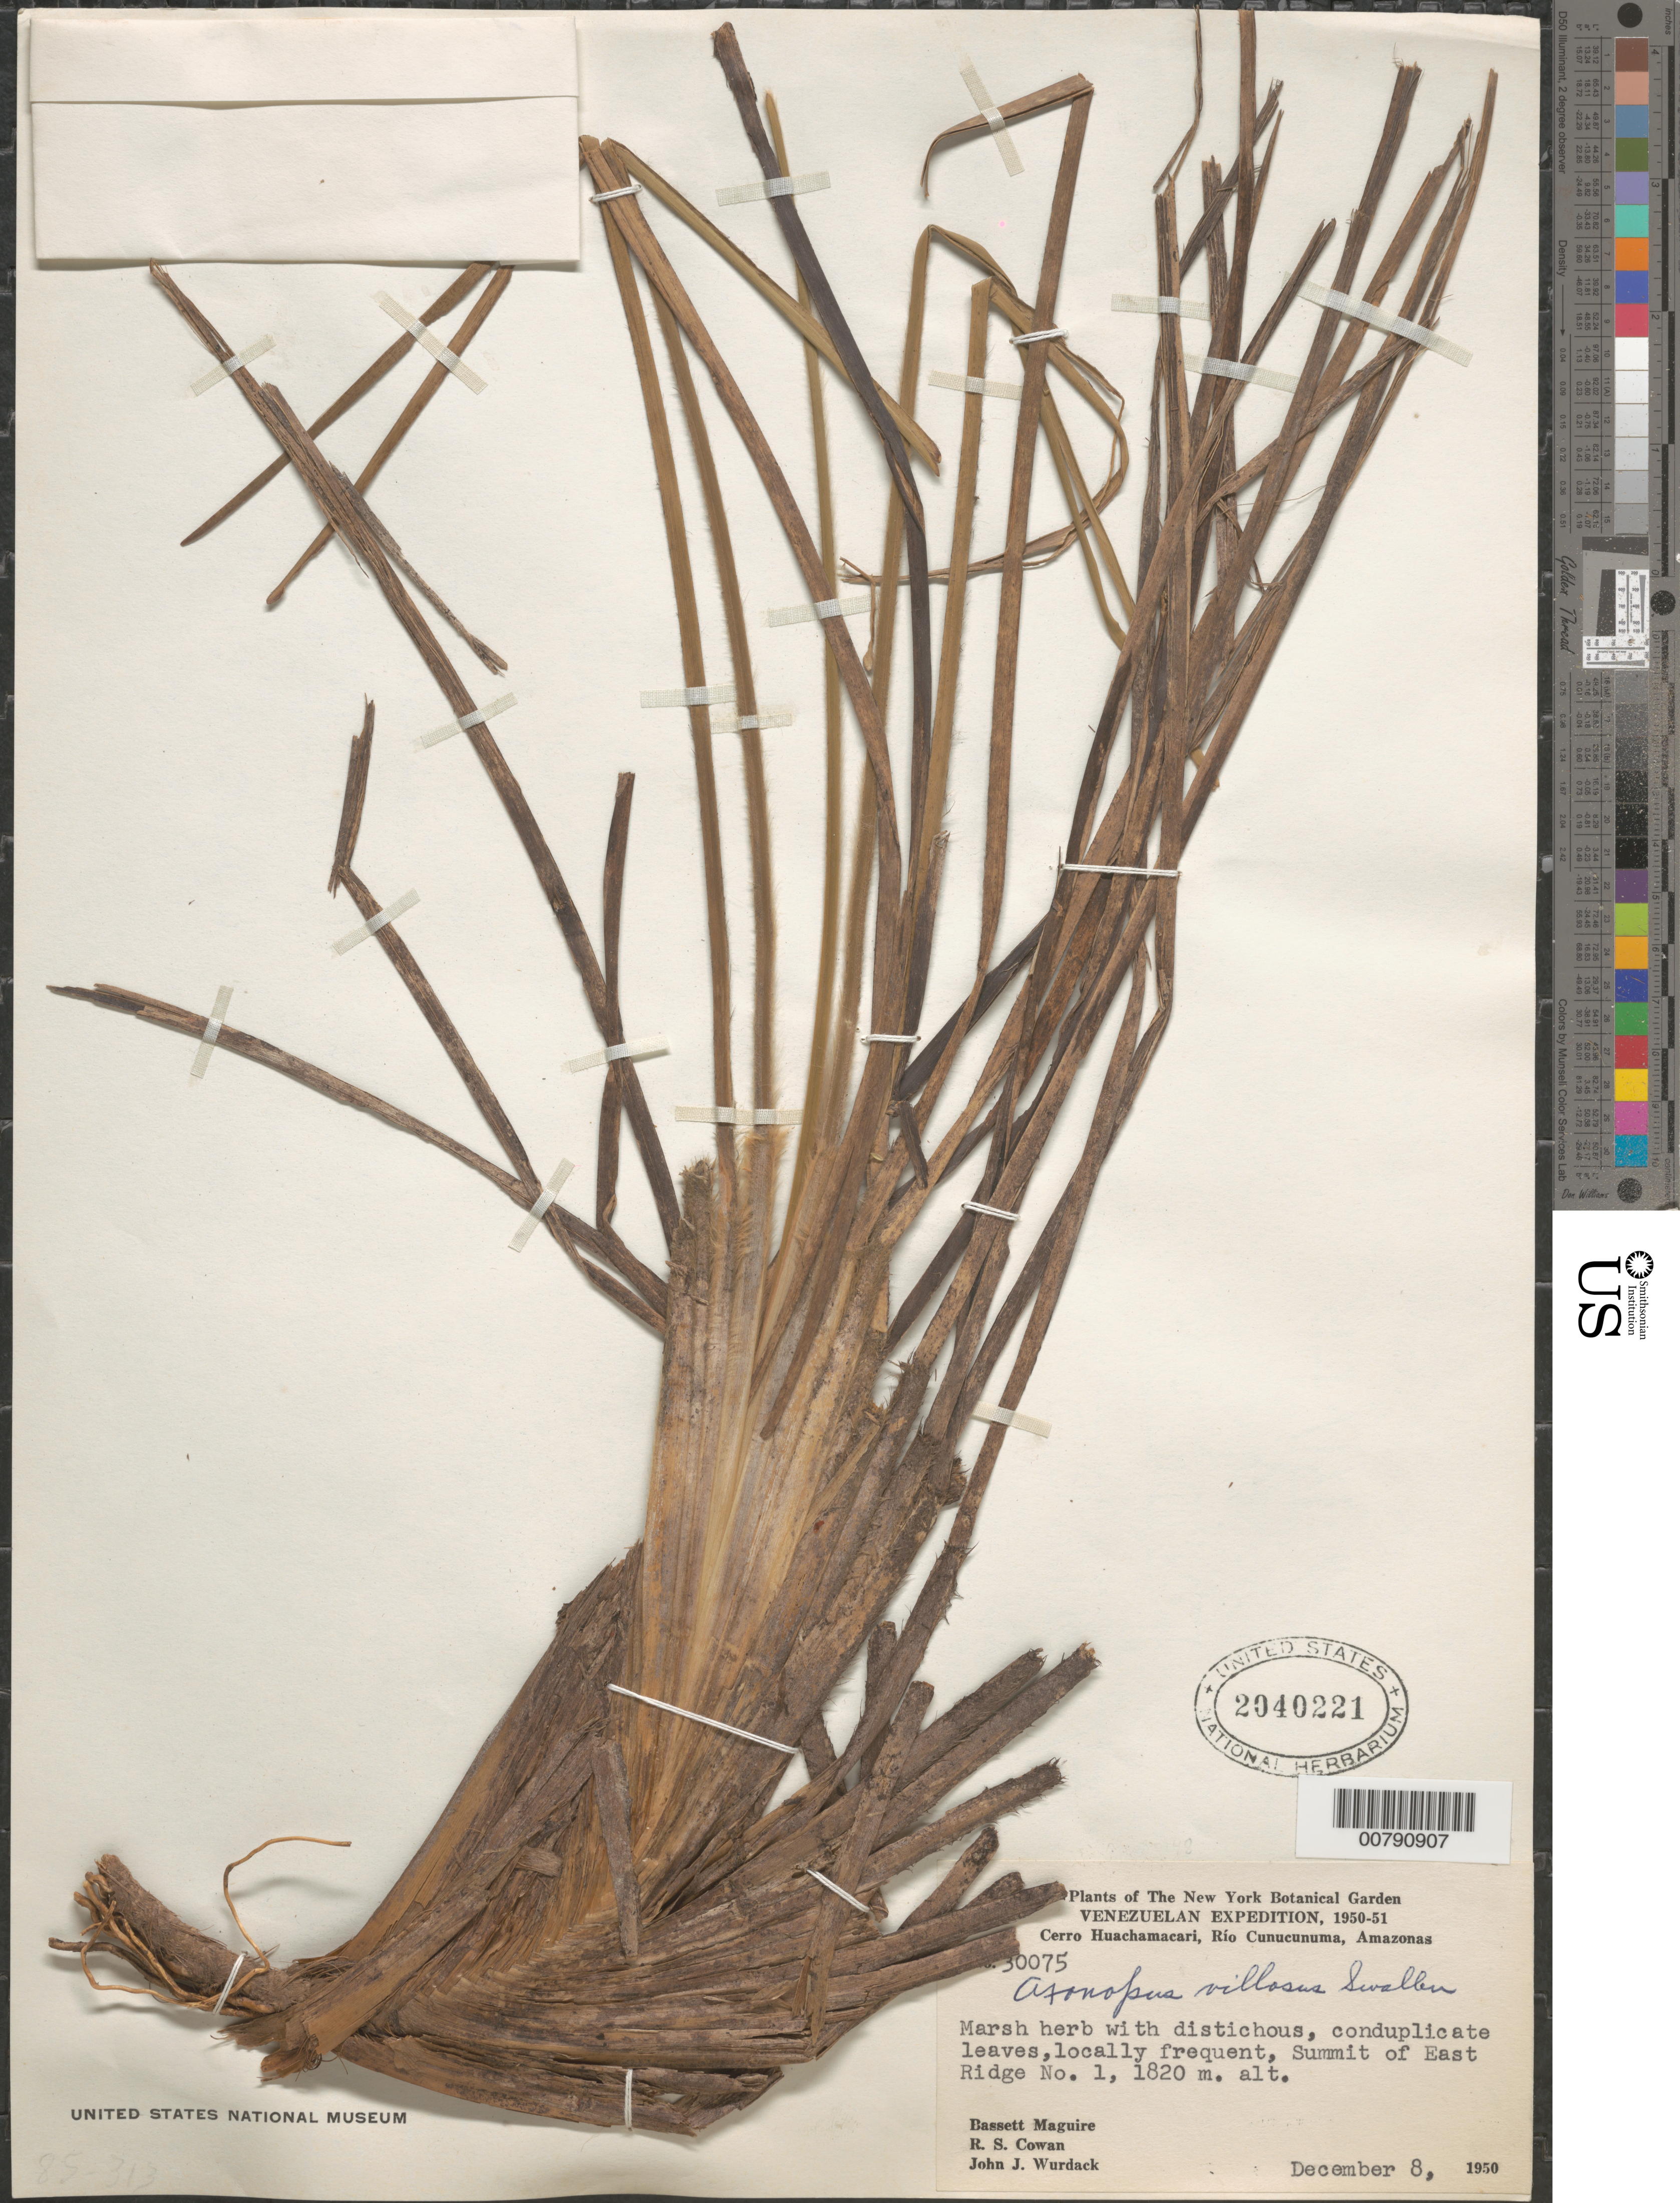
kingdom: Plantae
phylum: Tracheophyta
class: Liliopsida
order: Poales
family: Poaceae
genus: Axonopus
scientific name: Axonopus villosus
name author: Swallen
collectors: B. Maguire, R. S. Cowan & J. J. Wurdack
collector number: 30075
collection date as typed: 8-Dec-50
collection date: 1950-12-08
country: Venezuela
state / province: Amazonas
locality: Cerro Huachamacari, Río Cunucunuma, Summit of East Ridge I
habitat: Marsh, summit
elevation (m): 1820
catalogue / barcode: US 2040221